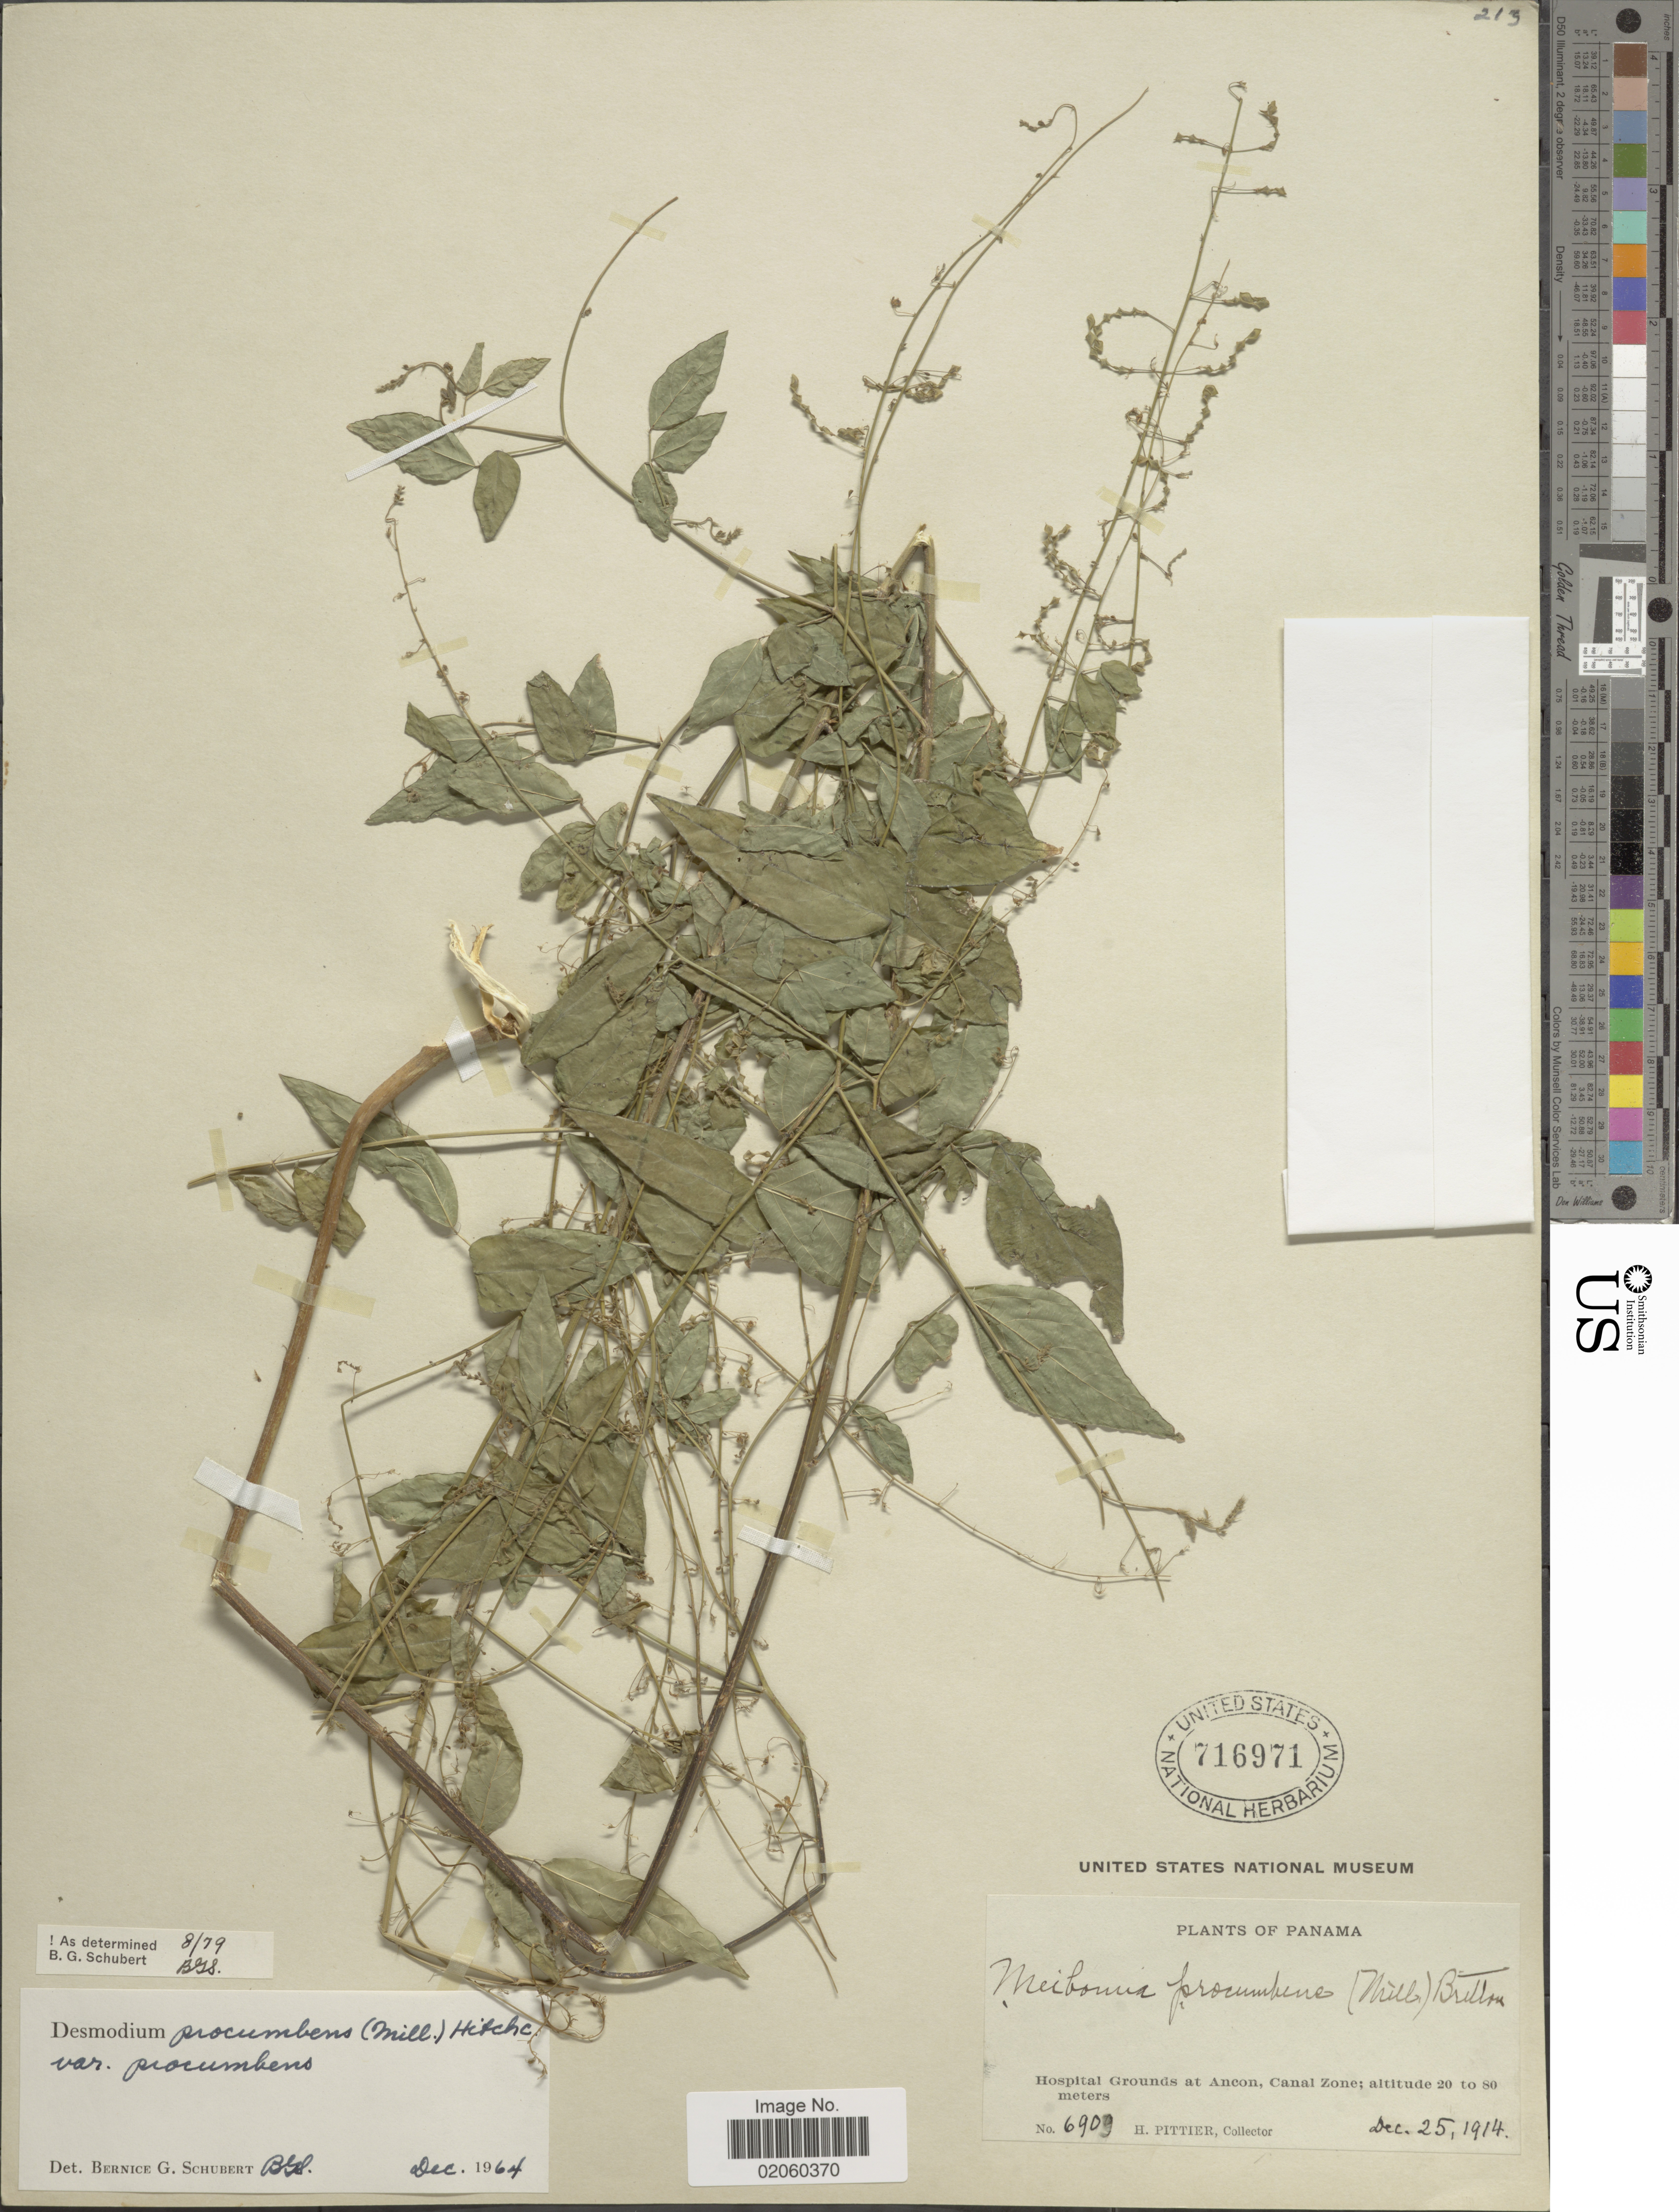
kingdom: Plantae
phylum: Tracheophyta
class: Magnoliopsida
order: Fabales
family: Fabaceae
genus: Desmodium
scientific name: Desmodium procumbens var. procumbens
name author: (Mill.) Hitchc.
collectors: H. F. Pittier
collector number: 6909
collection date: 1914-12-25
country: Panama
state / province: Colón / Panamá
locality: Hospital Grounds at Ancon, Canal Zone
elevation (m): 20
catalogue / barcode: US 716971